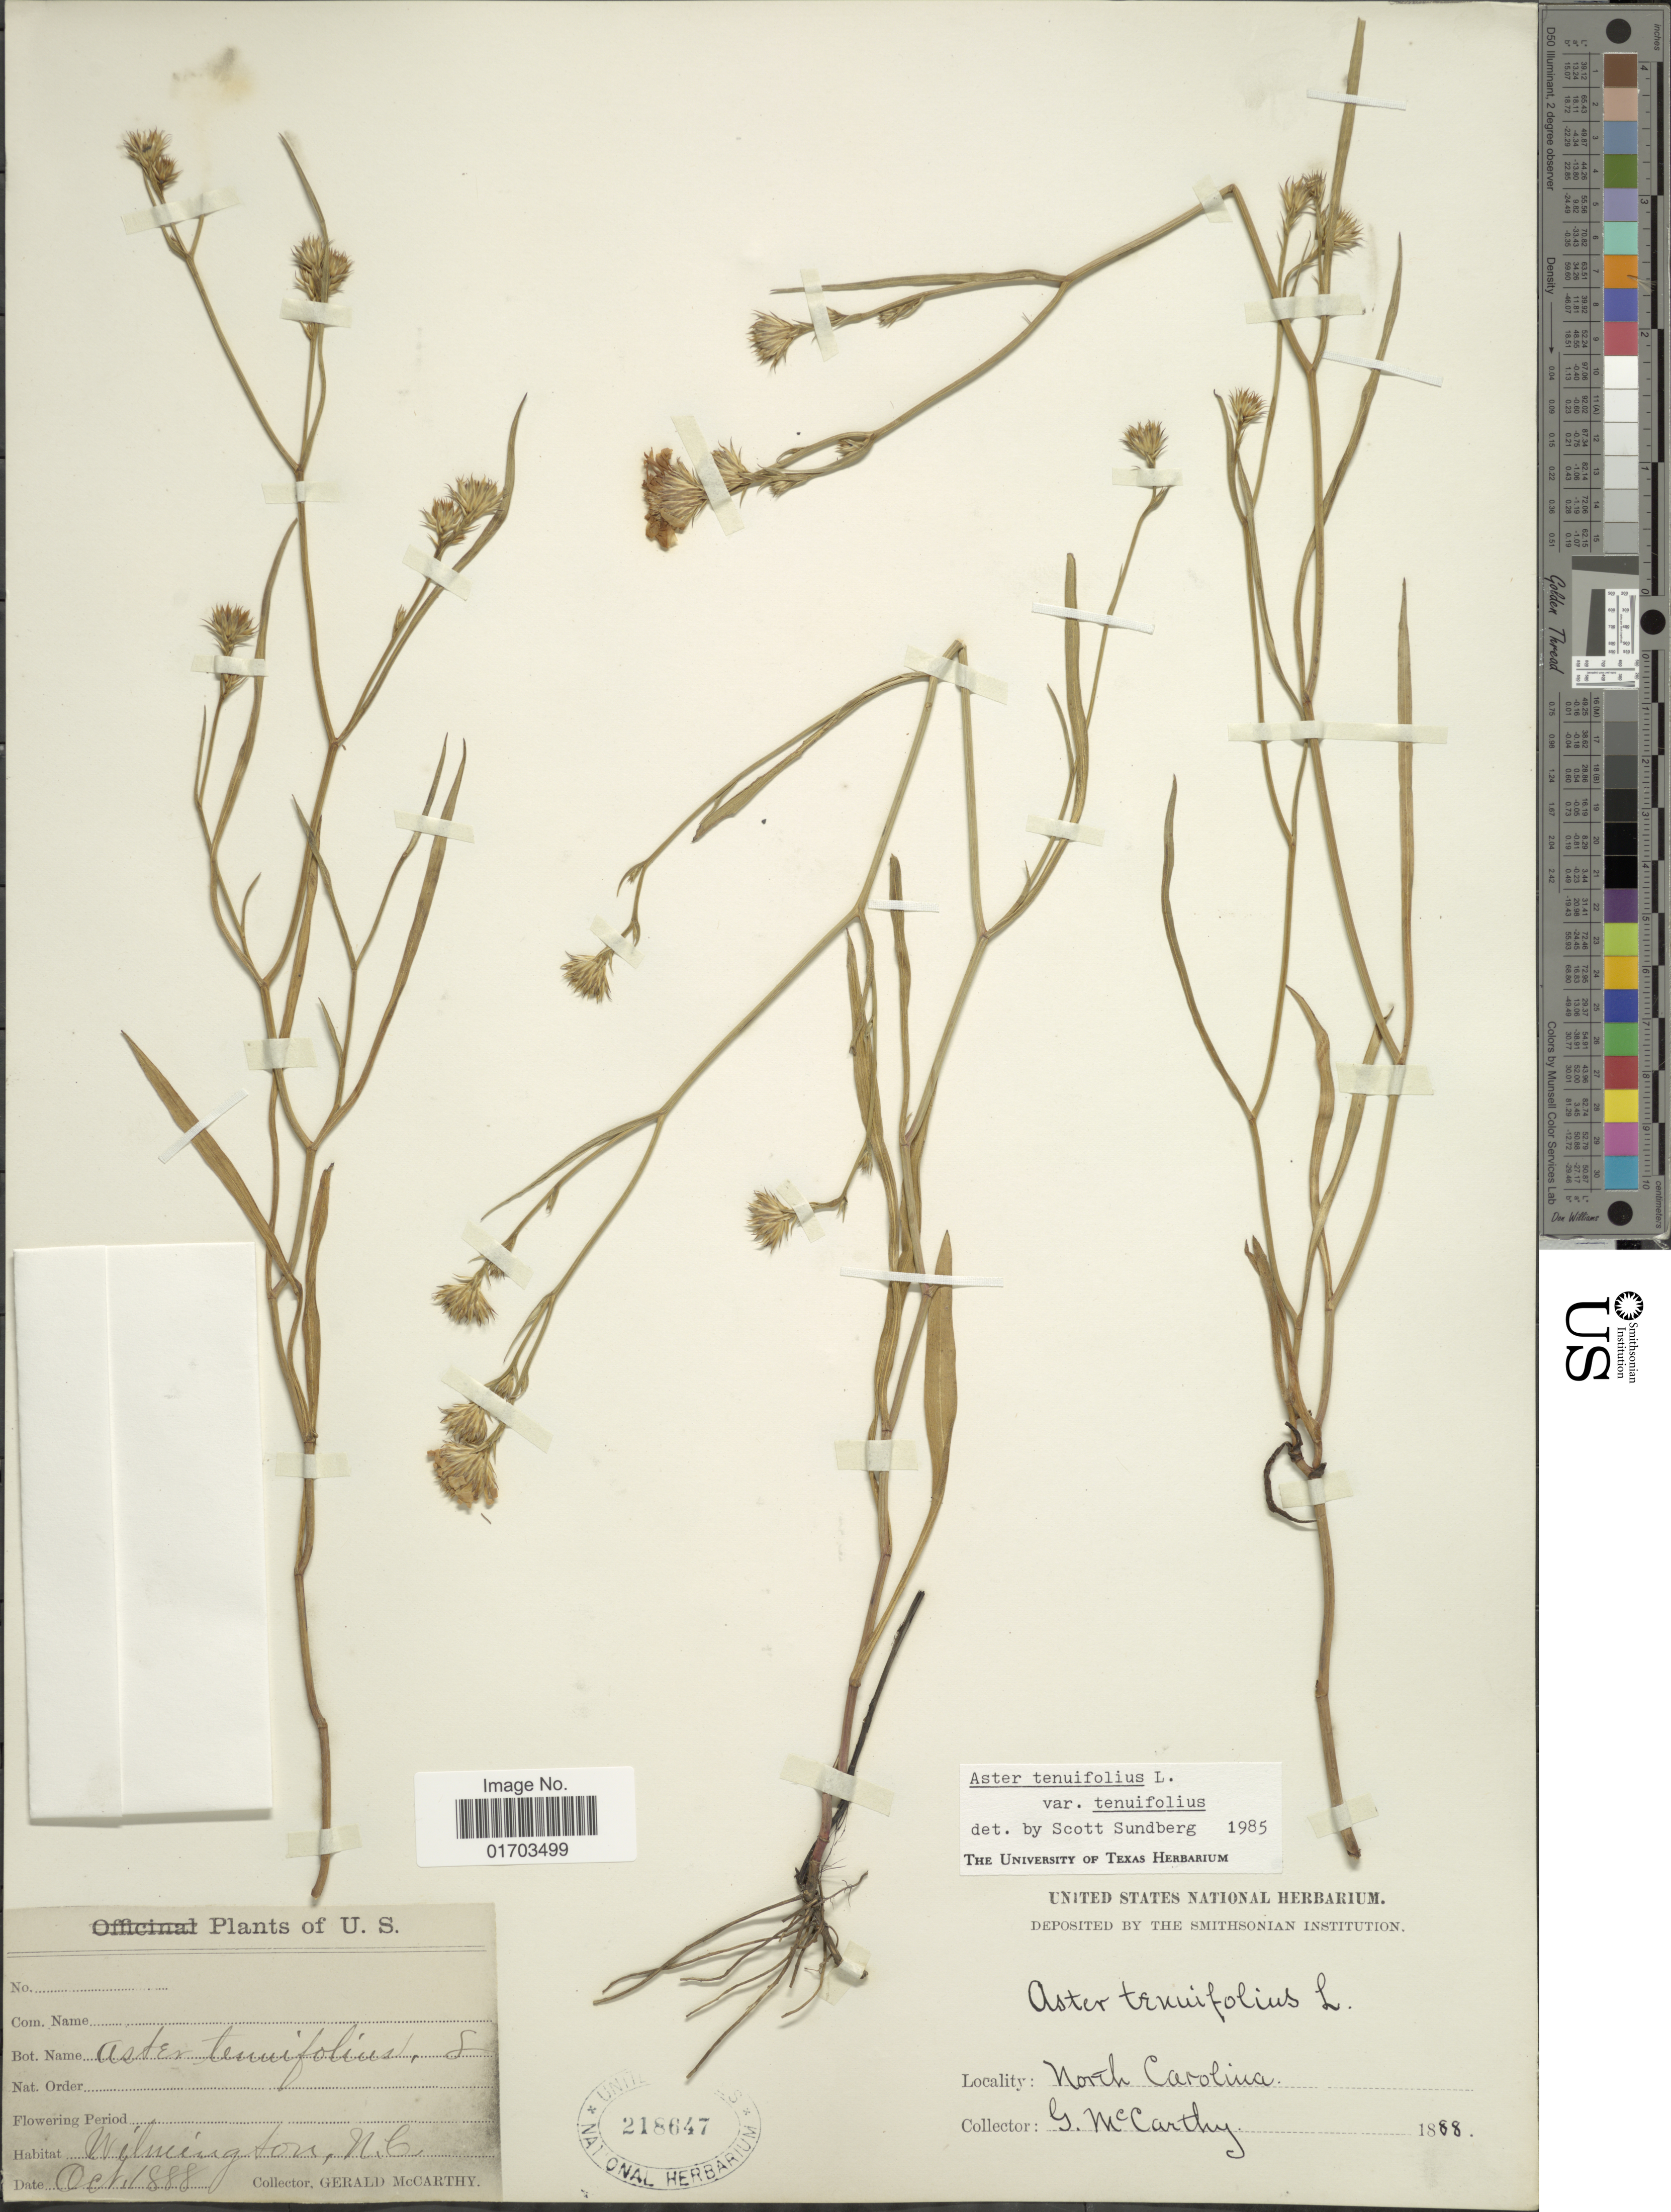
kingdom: Plantae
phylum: Tracheophyta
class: Magnoliopsida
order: Asterales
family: Asteraceae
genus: Symphyotrichum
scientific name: Symphyotrichum tenuifolium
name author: (L.) G.L. Nesom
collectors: G. McCarthy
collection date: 1888-10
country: United States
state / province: North Carolina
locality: Wilmington.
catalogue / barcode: US 218647